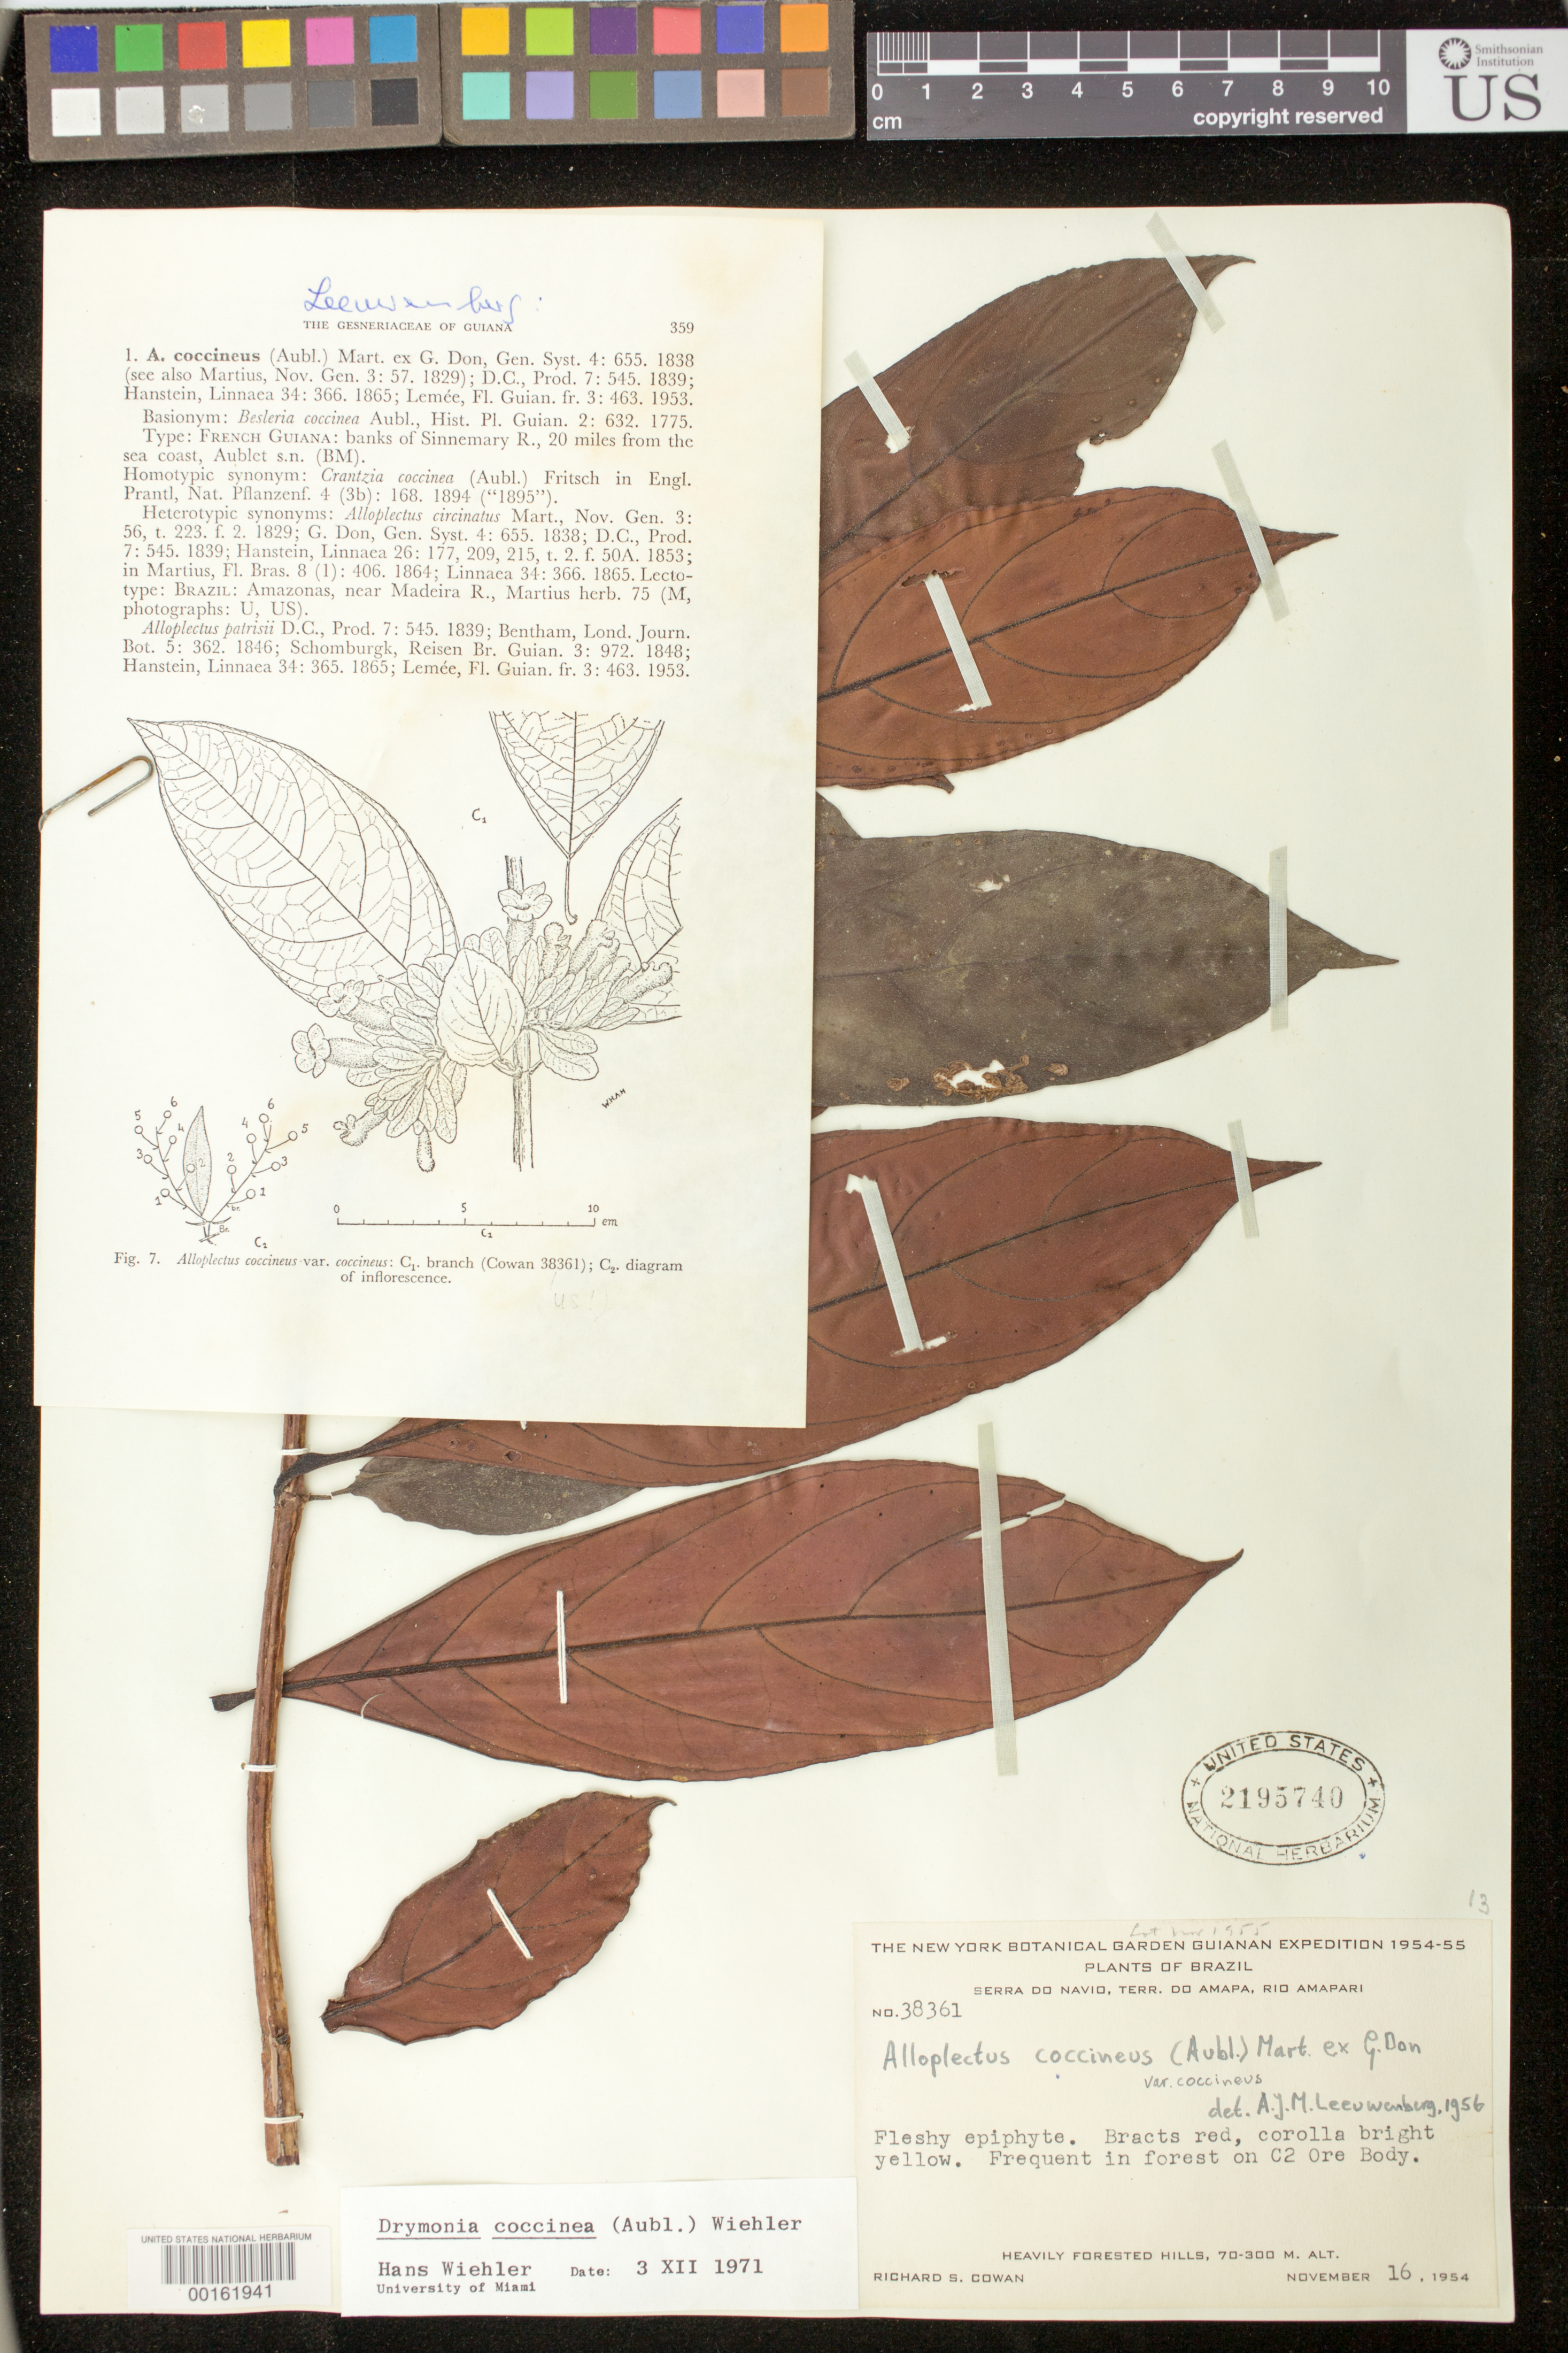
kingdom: Plantae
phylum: Tracheophyta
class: Magnoliopsida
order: Lamiales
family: Gesneriaceae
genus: Drymonia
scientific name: Drymonia coccinea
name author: (Aubl.) Wiehler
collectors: R. S. Cowan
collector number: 38361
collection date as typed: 16 Nov 1954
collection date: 1954-11-16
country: Brazil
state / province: Amapá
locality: Serra do Navio, Rio Amapari, frequent in forest on c2 Ore body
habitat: Heavily forested hills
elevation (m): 70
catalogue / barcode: US 2195740